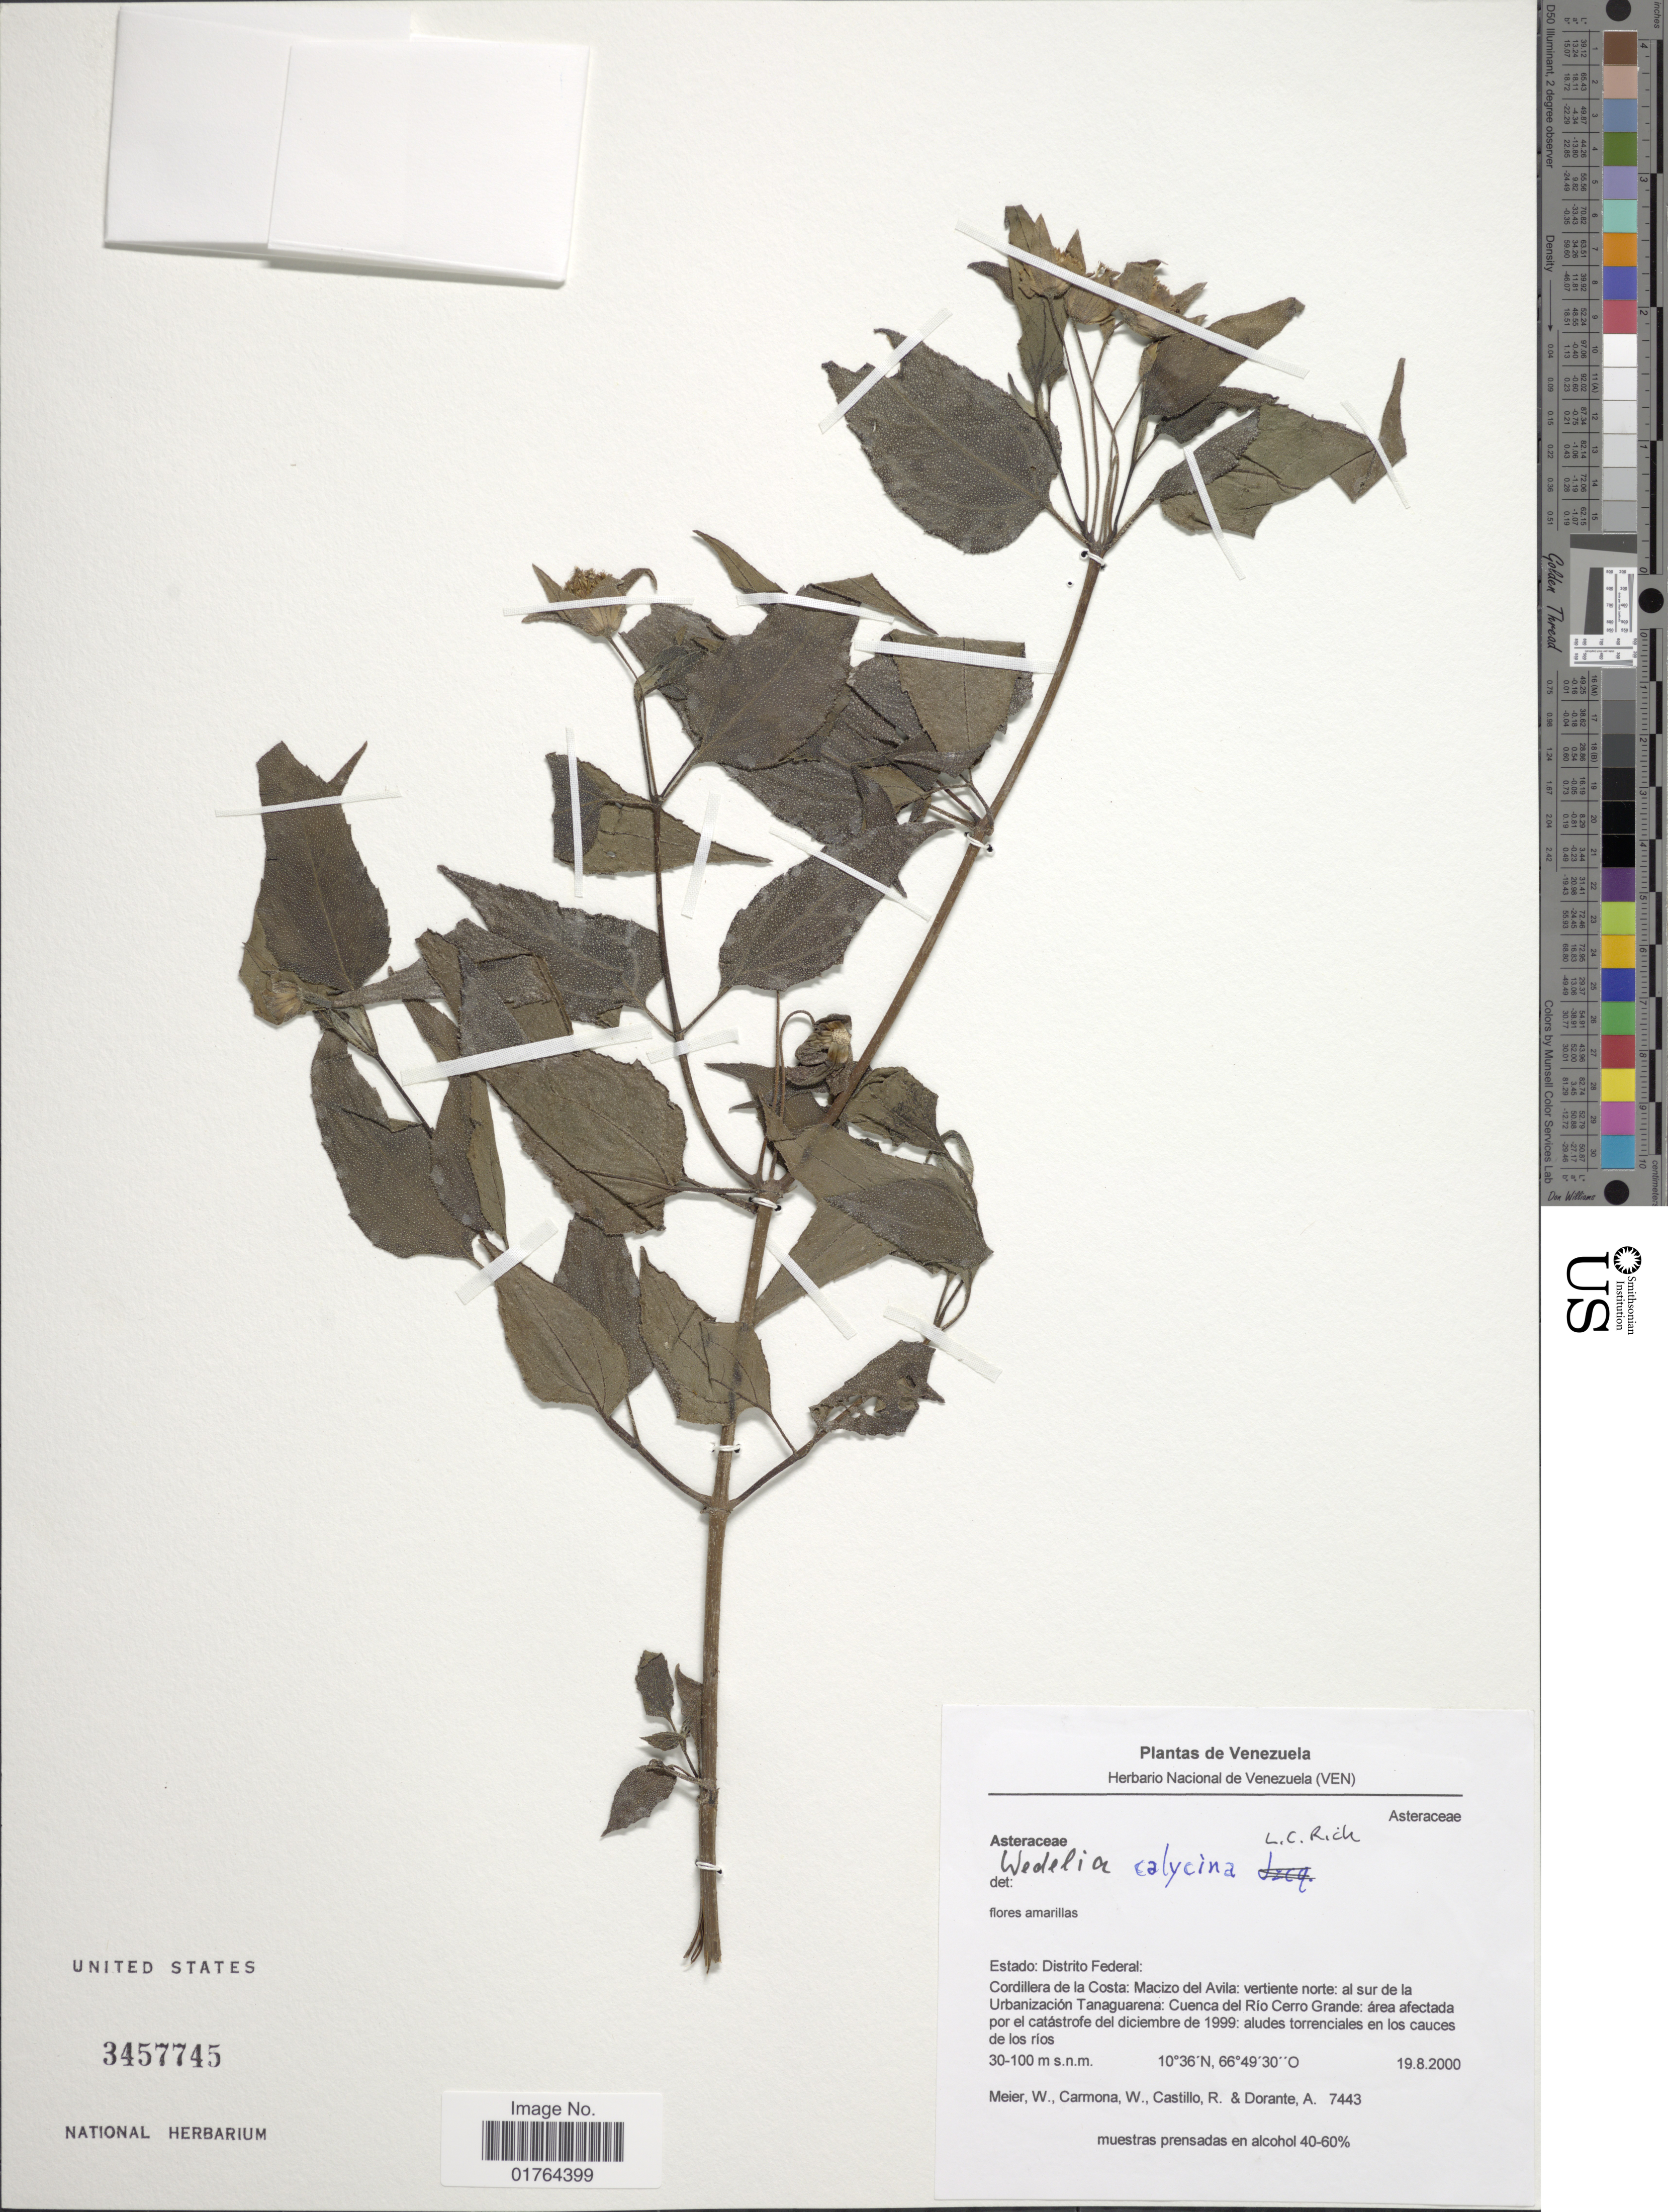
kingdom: Plantae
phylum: Tracheophyta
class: Magnoliopsida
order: Asterales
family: Asteraceae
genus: Wedelia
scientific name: Wedelia calycina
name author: Rich.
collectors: W. Meier, W. Carmona, R. Castillo & A. Dorante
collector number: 7443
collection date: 2000-08-19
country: Venezuela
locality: Estado Distrito Federal, Cordillera de la Costa, Macizo del Avila, vertiente norte, al sur de la Urbanizacion Tanaguarena, Cuenca del Rio Cerro Grande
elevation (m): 30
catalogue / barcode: US 3457745